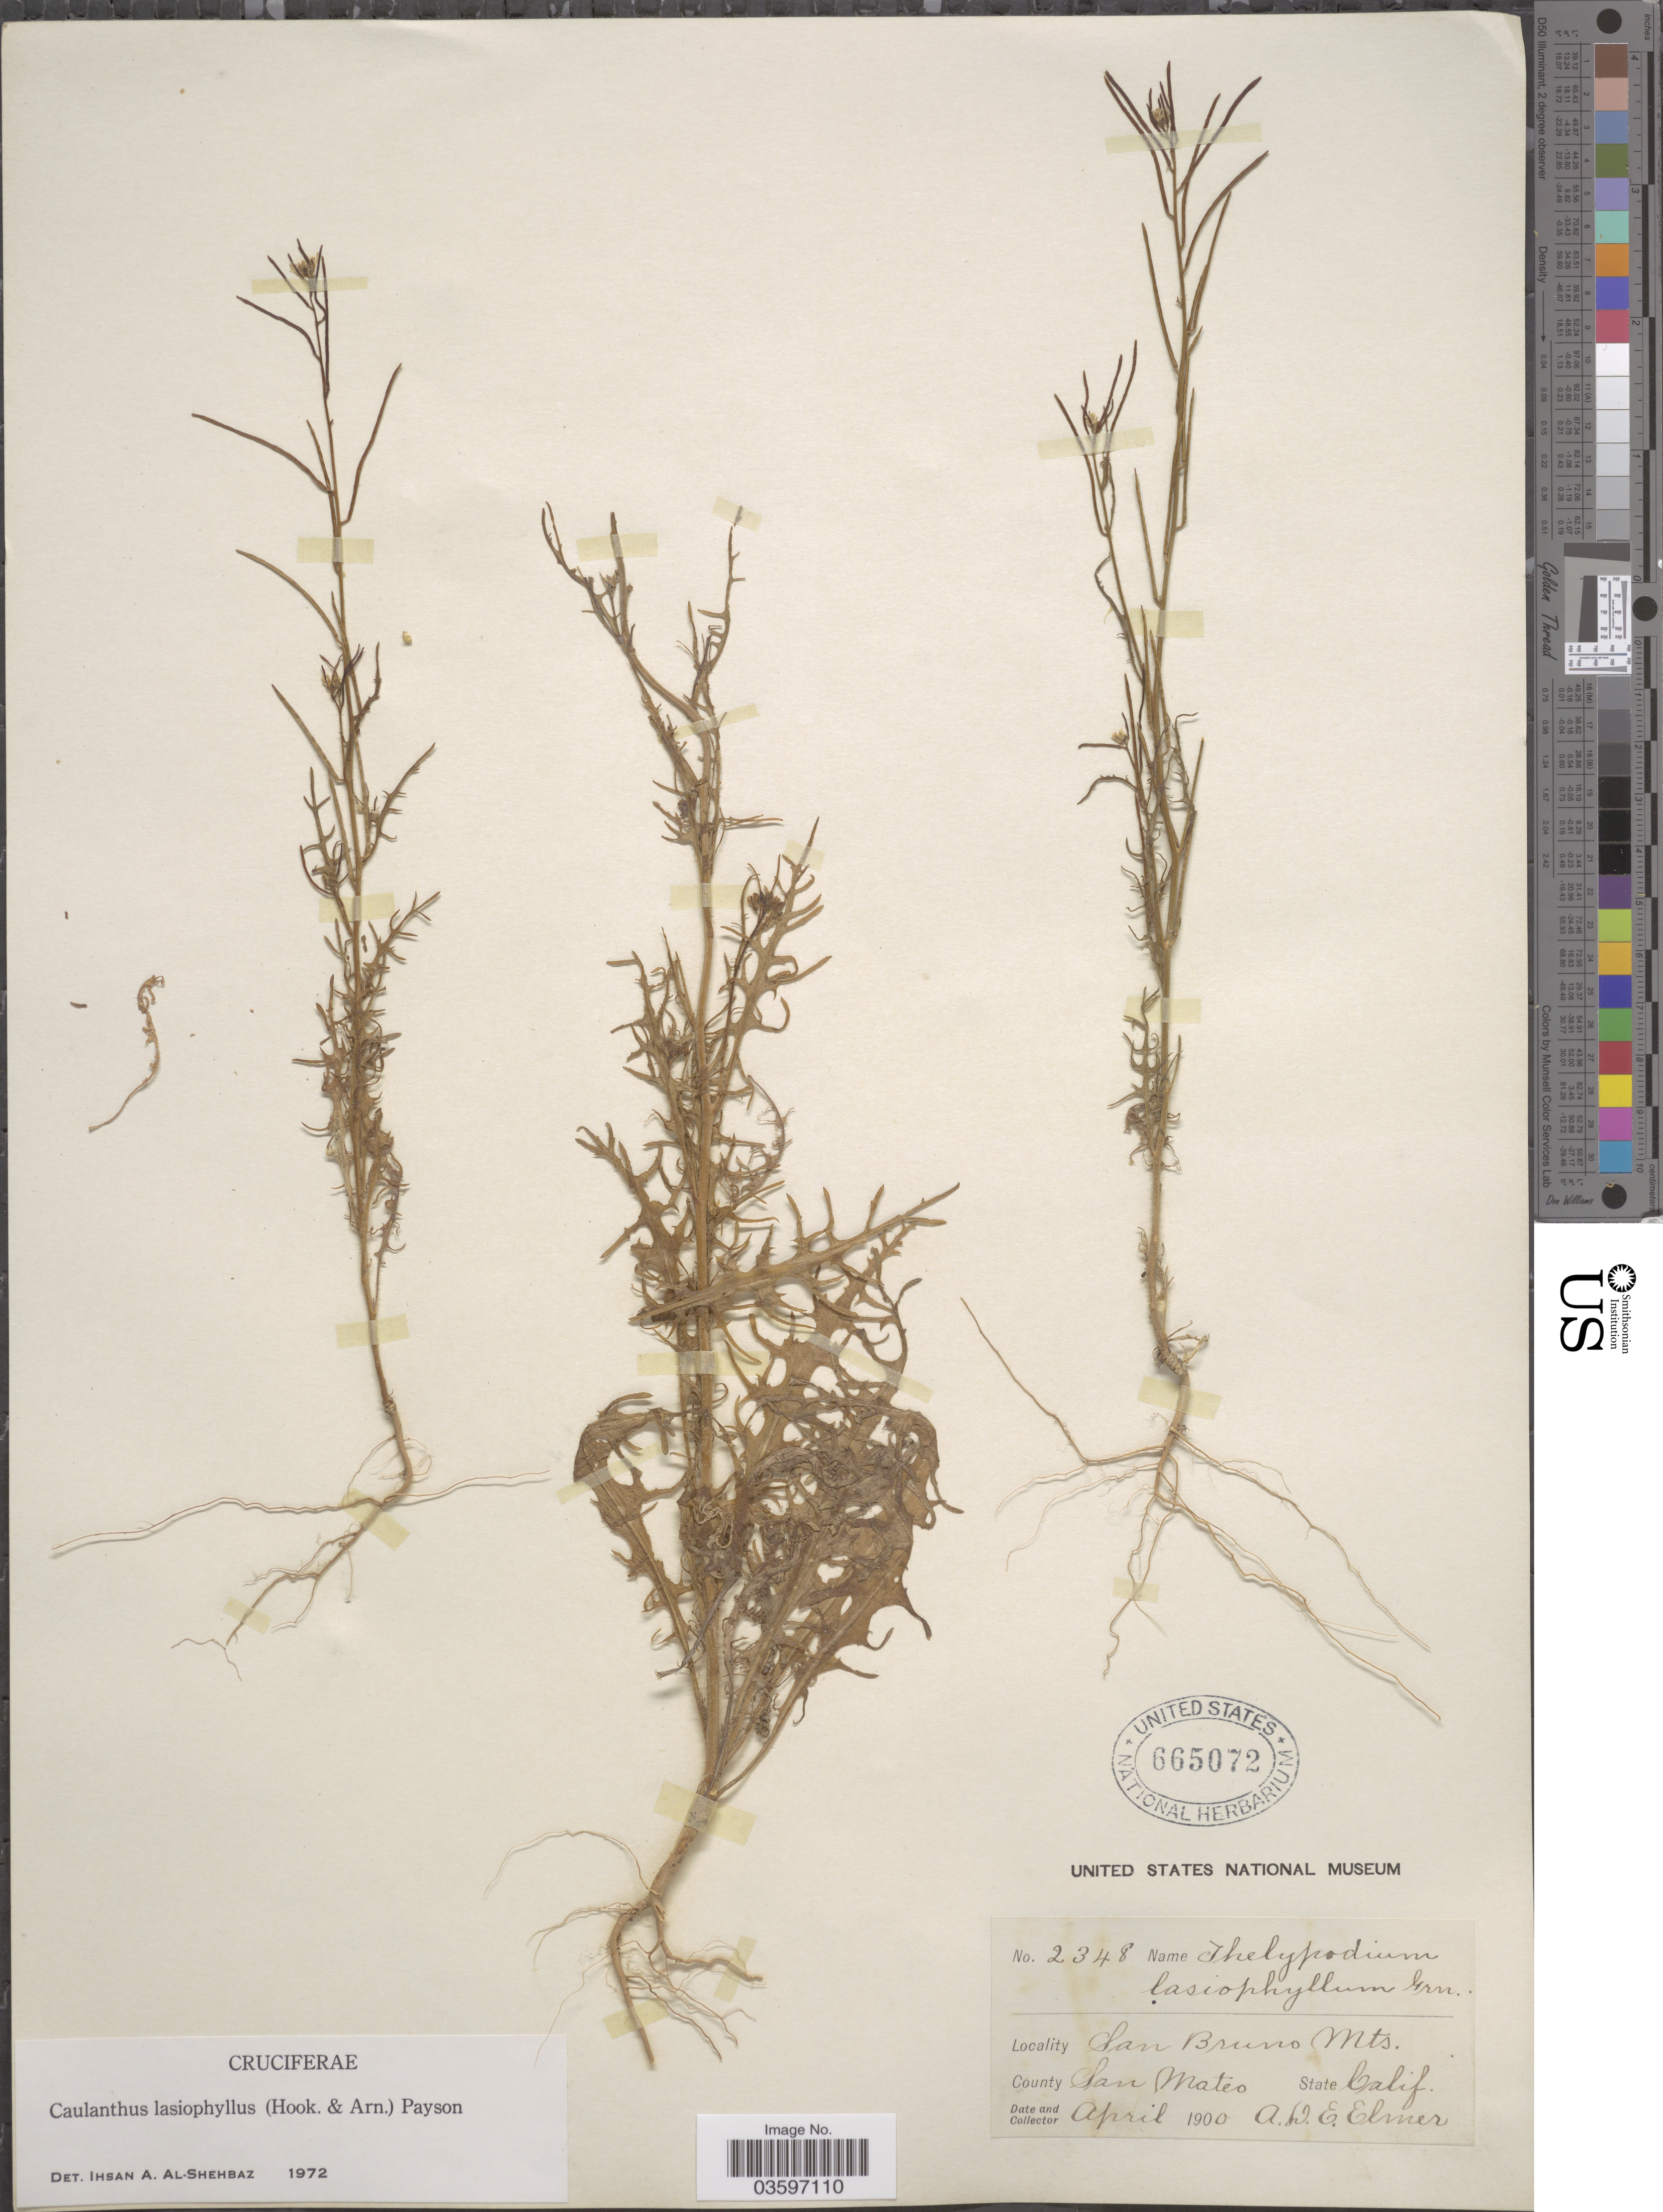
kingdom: Plantae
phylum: Tracheophyta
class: Magnoliopsida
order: Brassicales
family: Brassicaceae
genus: Caulanthus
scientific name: Caulanthus lasiophyllus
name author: (Hook. & Arn.) Payson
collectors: A. D. E. Elmer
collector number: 2348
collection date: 1900-04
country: United States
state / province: California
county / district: San Mateo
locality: San Bruno Mts. County: San Mateo.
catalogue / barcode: US 665072